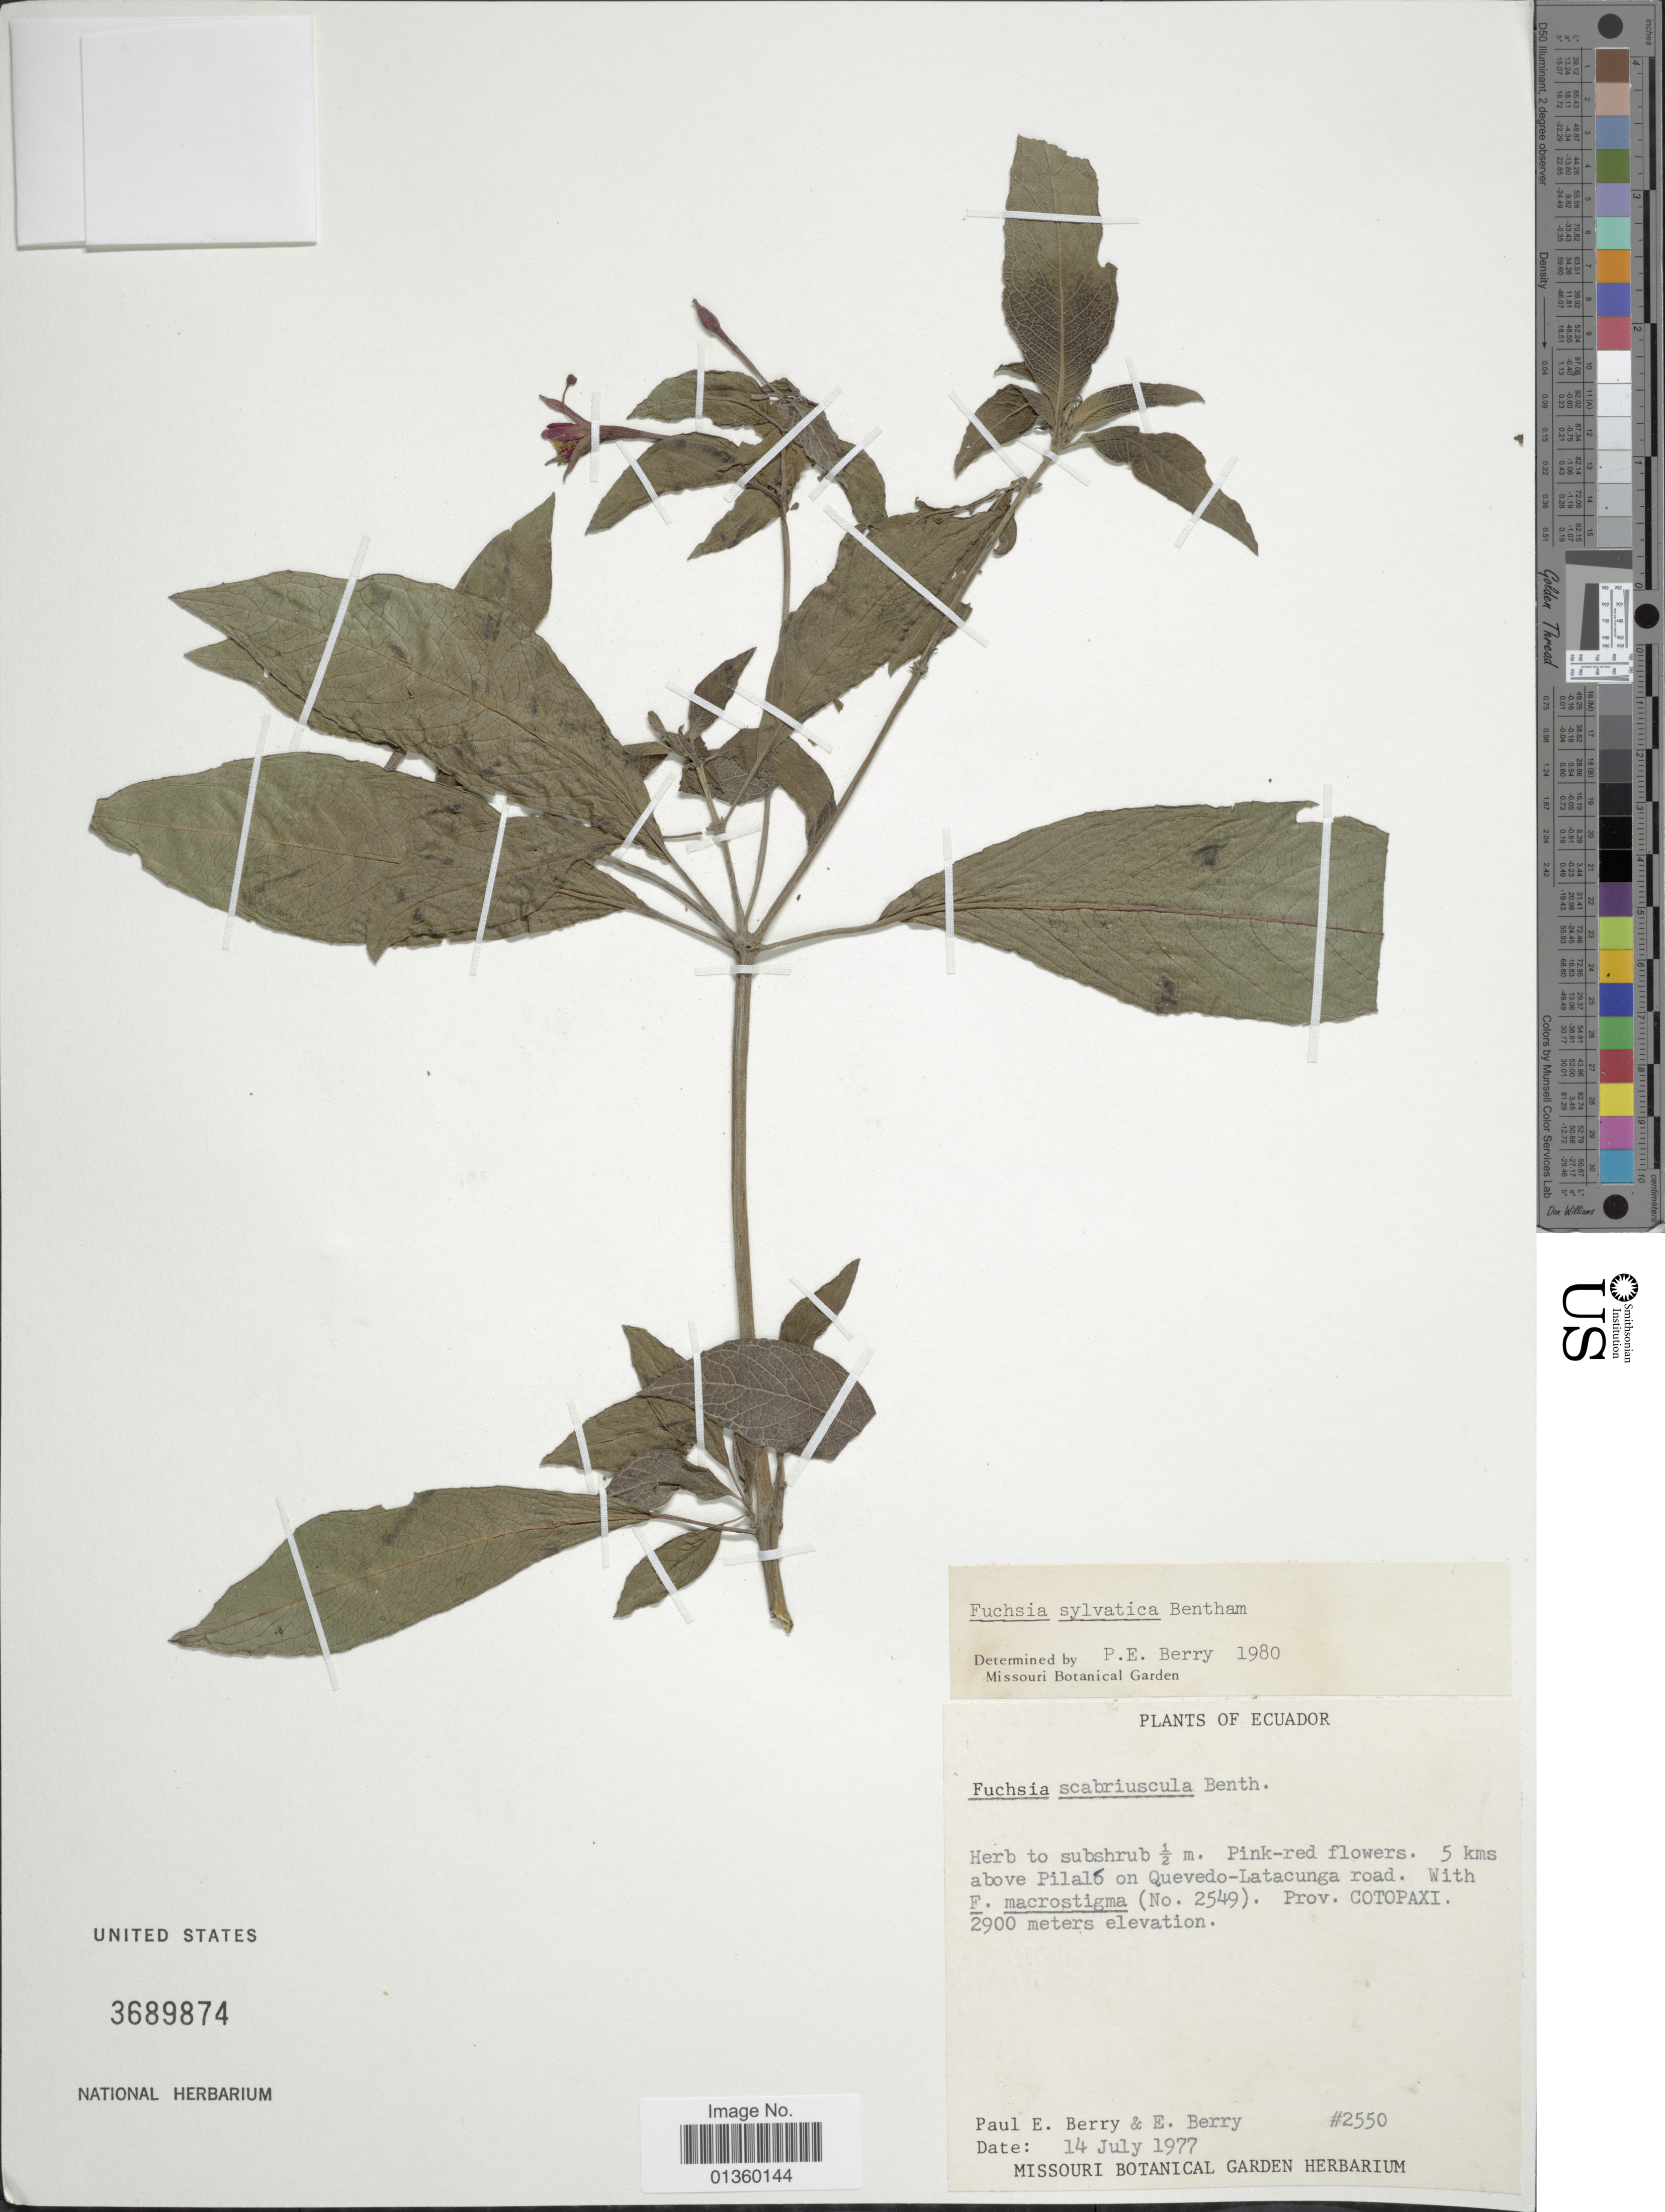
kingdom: Plantae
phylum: Tracheophyta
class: Magnoliopsida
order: Myrtales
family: Onagraceae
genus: Fuchsia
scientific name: Fuchsia sylvatica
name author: Benth.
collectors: P. E. Berry & E. Berry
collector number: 2550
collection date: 1977-07-14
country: Ecuador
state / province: Cotopaxi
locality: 5 kms above Pilaló on Quevedo-Latacunga road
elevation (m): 2900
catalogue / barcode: US 3689874